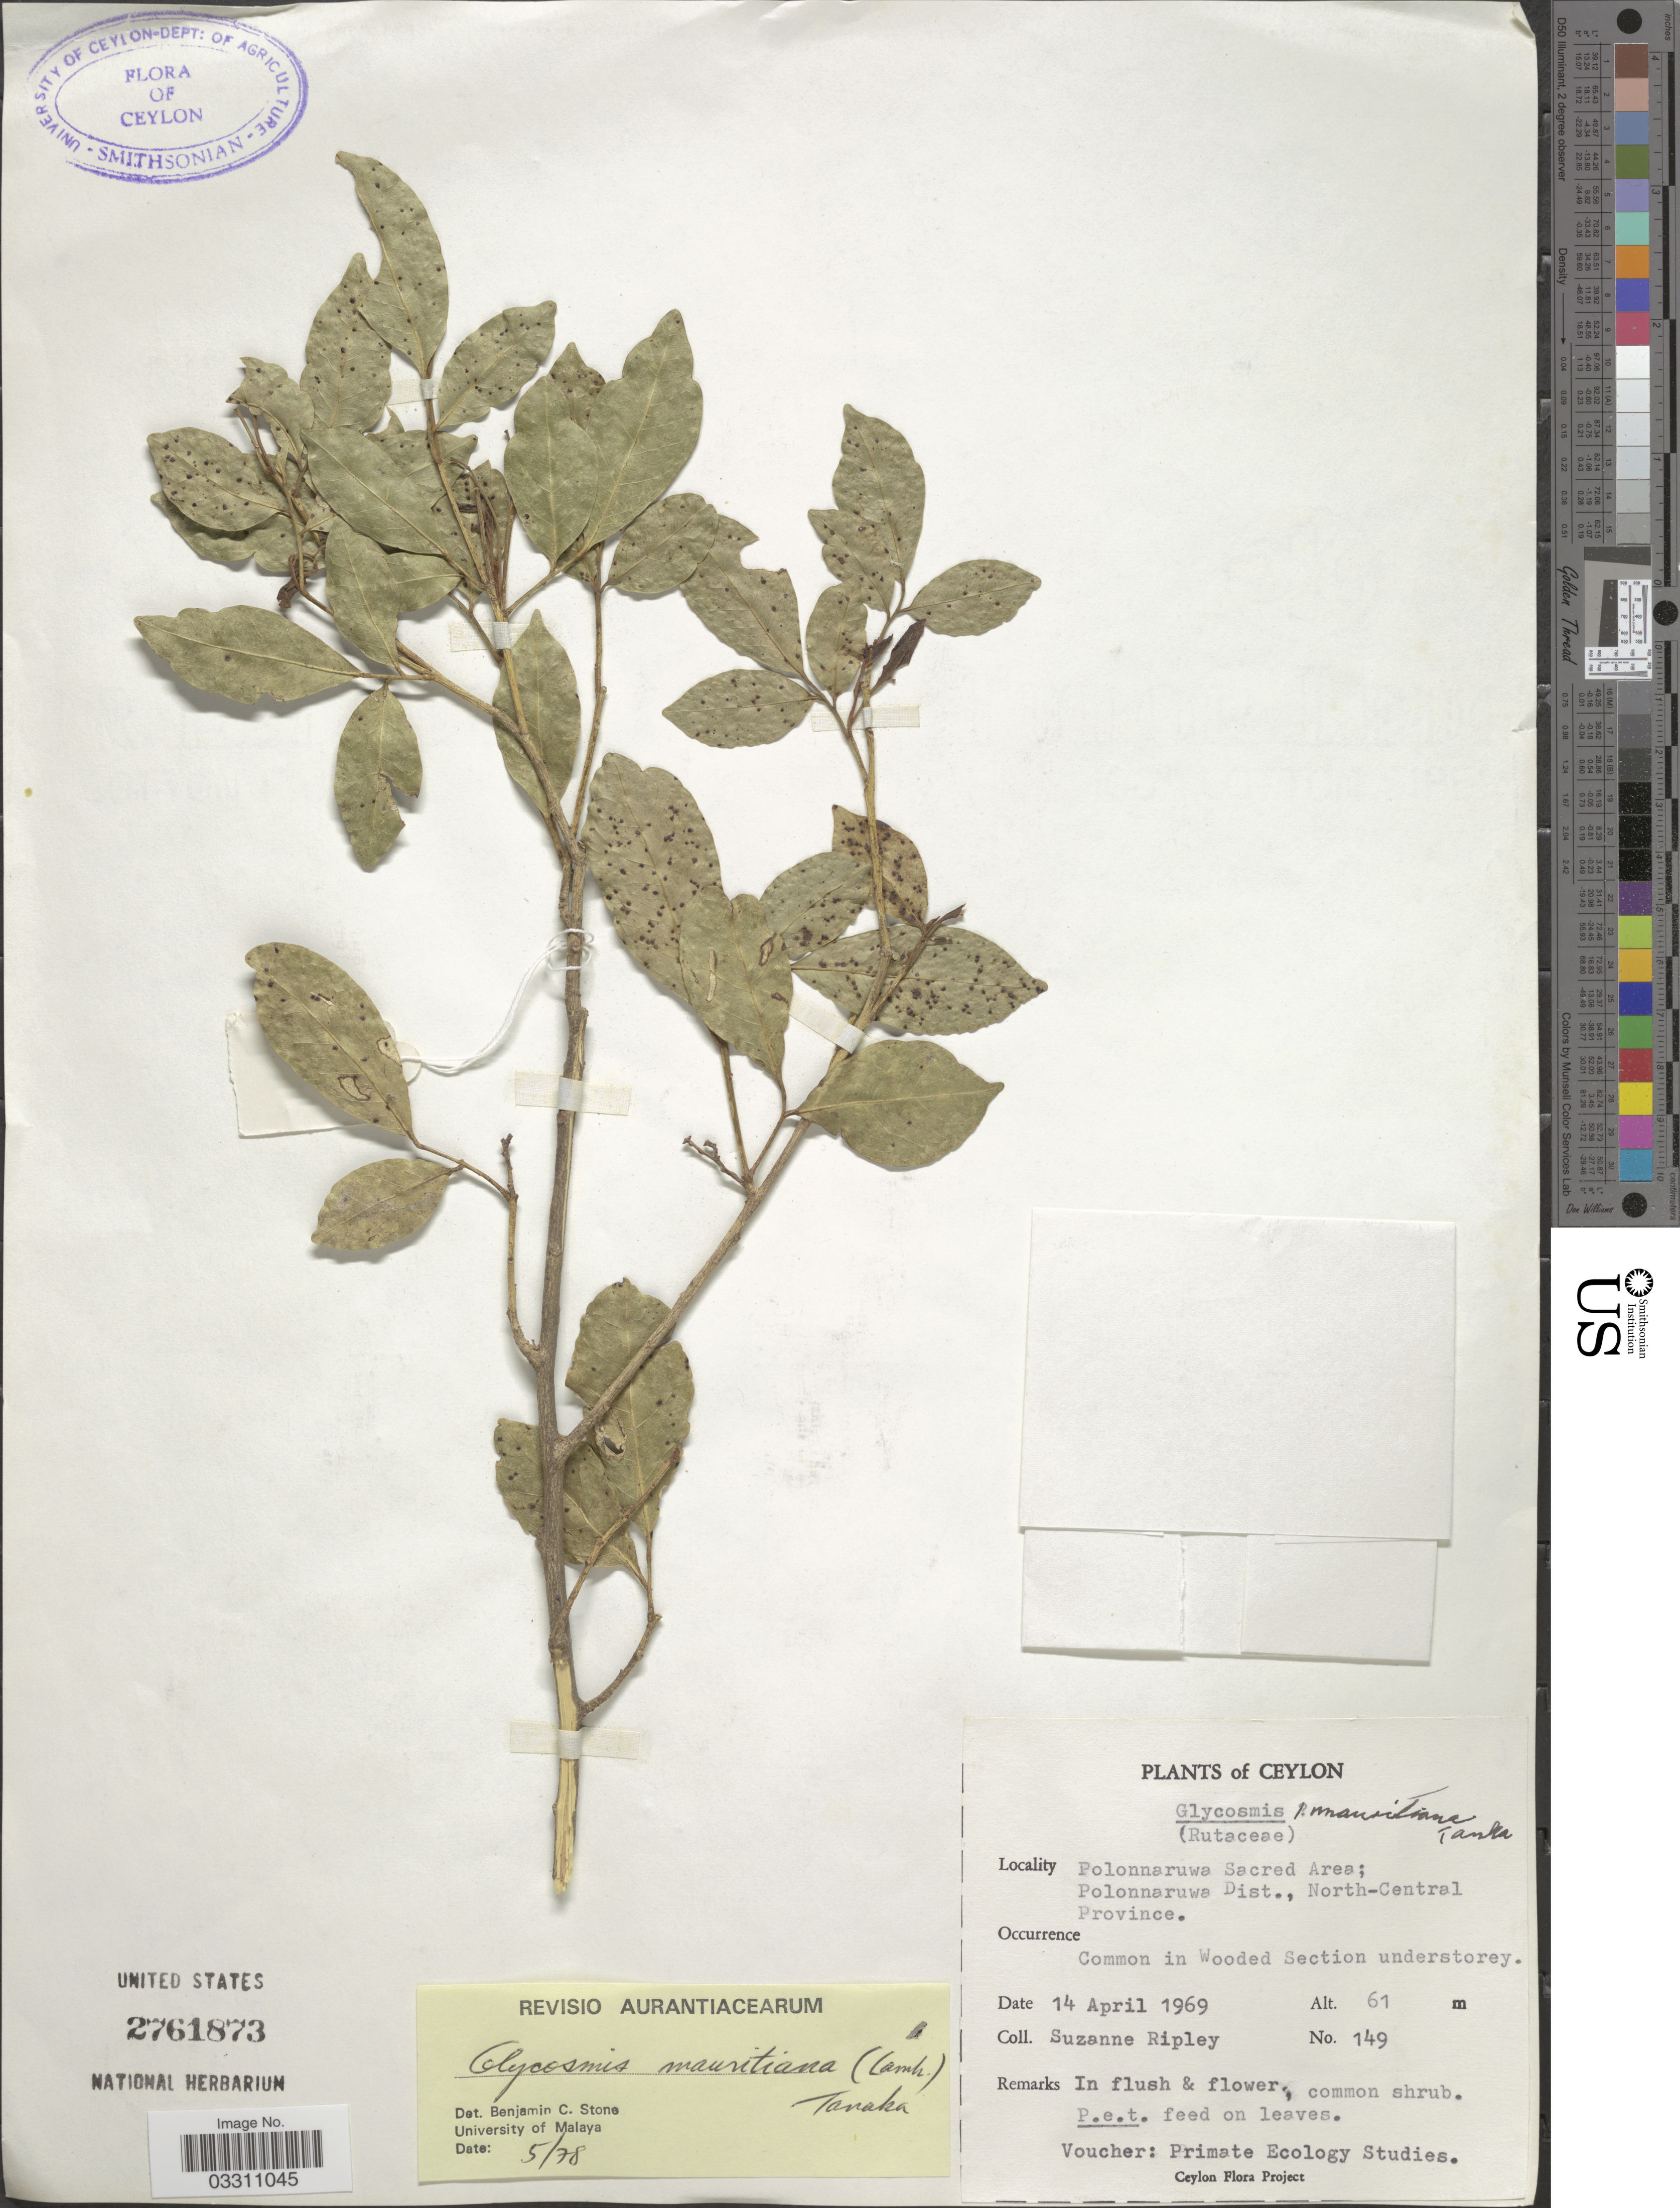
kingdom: Plantae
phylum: Tracheophyta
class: Magnoliopsida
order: Sapindales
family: Rutaceae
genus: Glycosmis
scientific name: Glycosmis mauritiana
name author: (Lamkey) Tanaka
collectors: S. Ripley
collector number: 149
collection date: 1969-04-14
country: Sri Lanka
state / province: North Central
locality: Ceylon, Polonnaruwe Sacred Area; Polonnaruwa Dist.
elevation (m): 61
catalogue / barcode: US 2761873